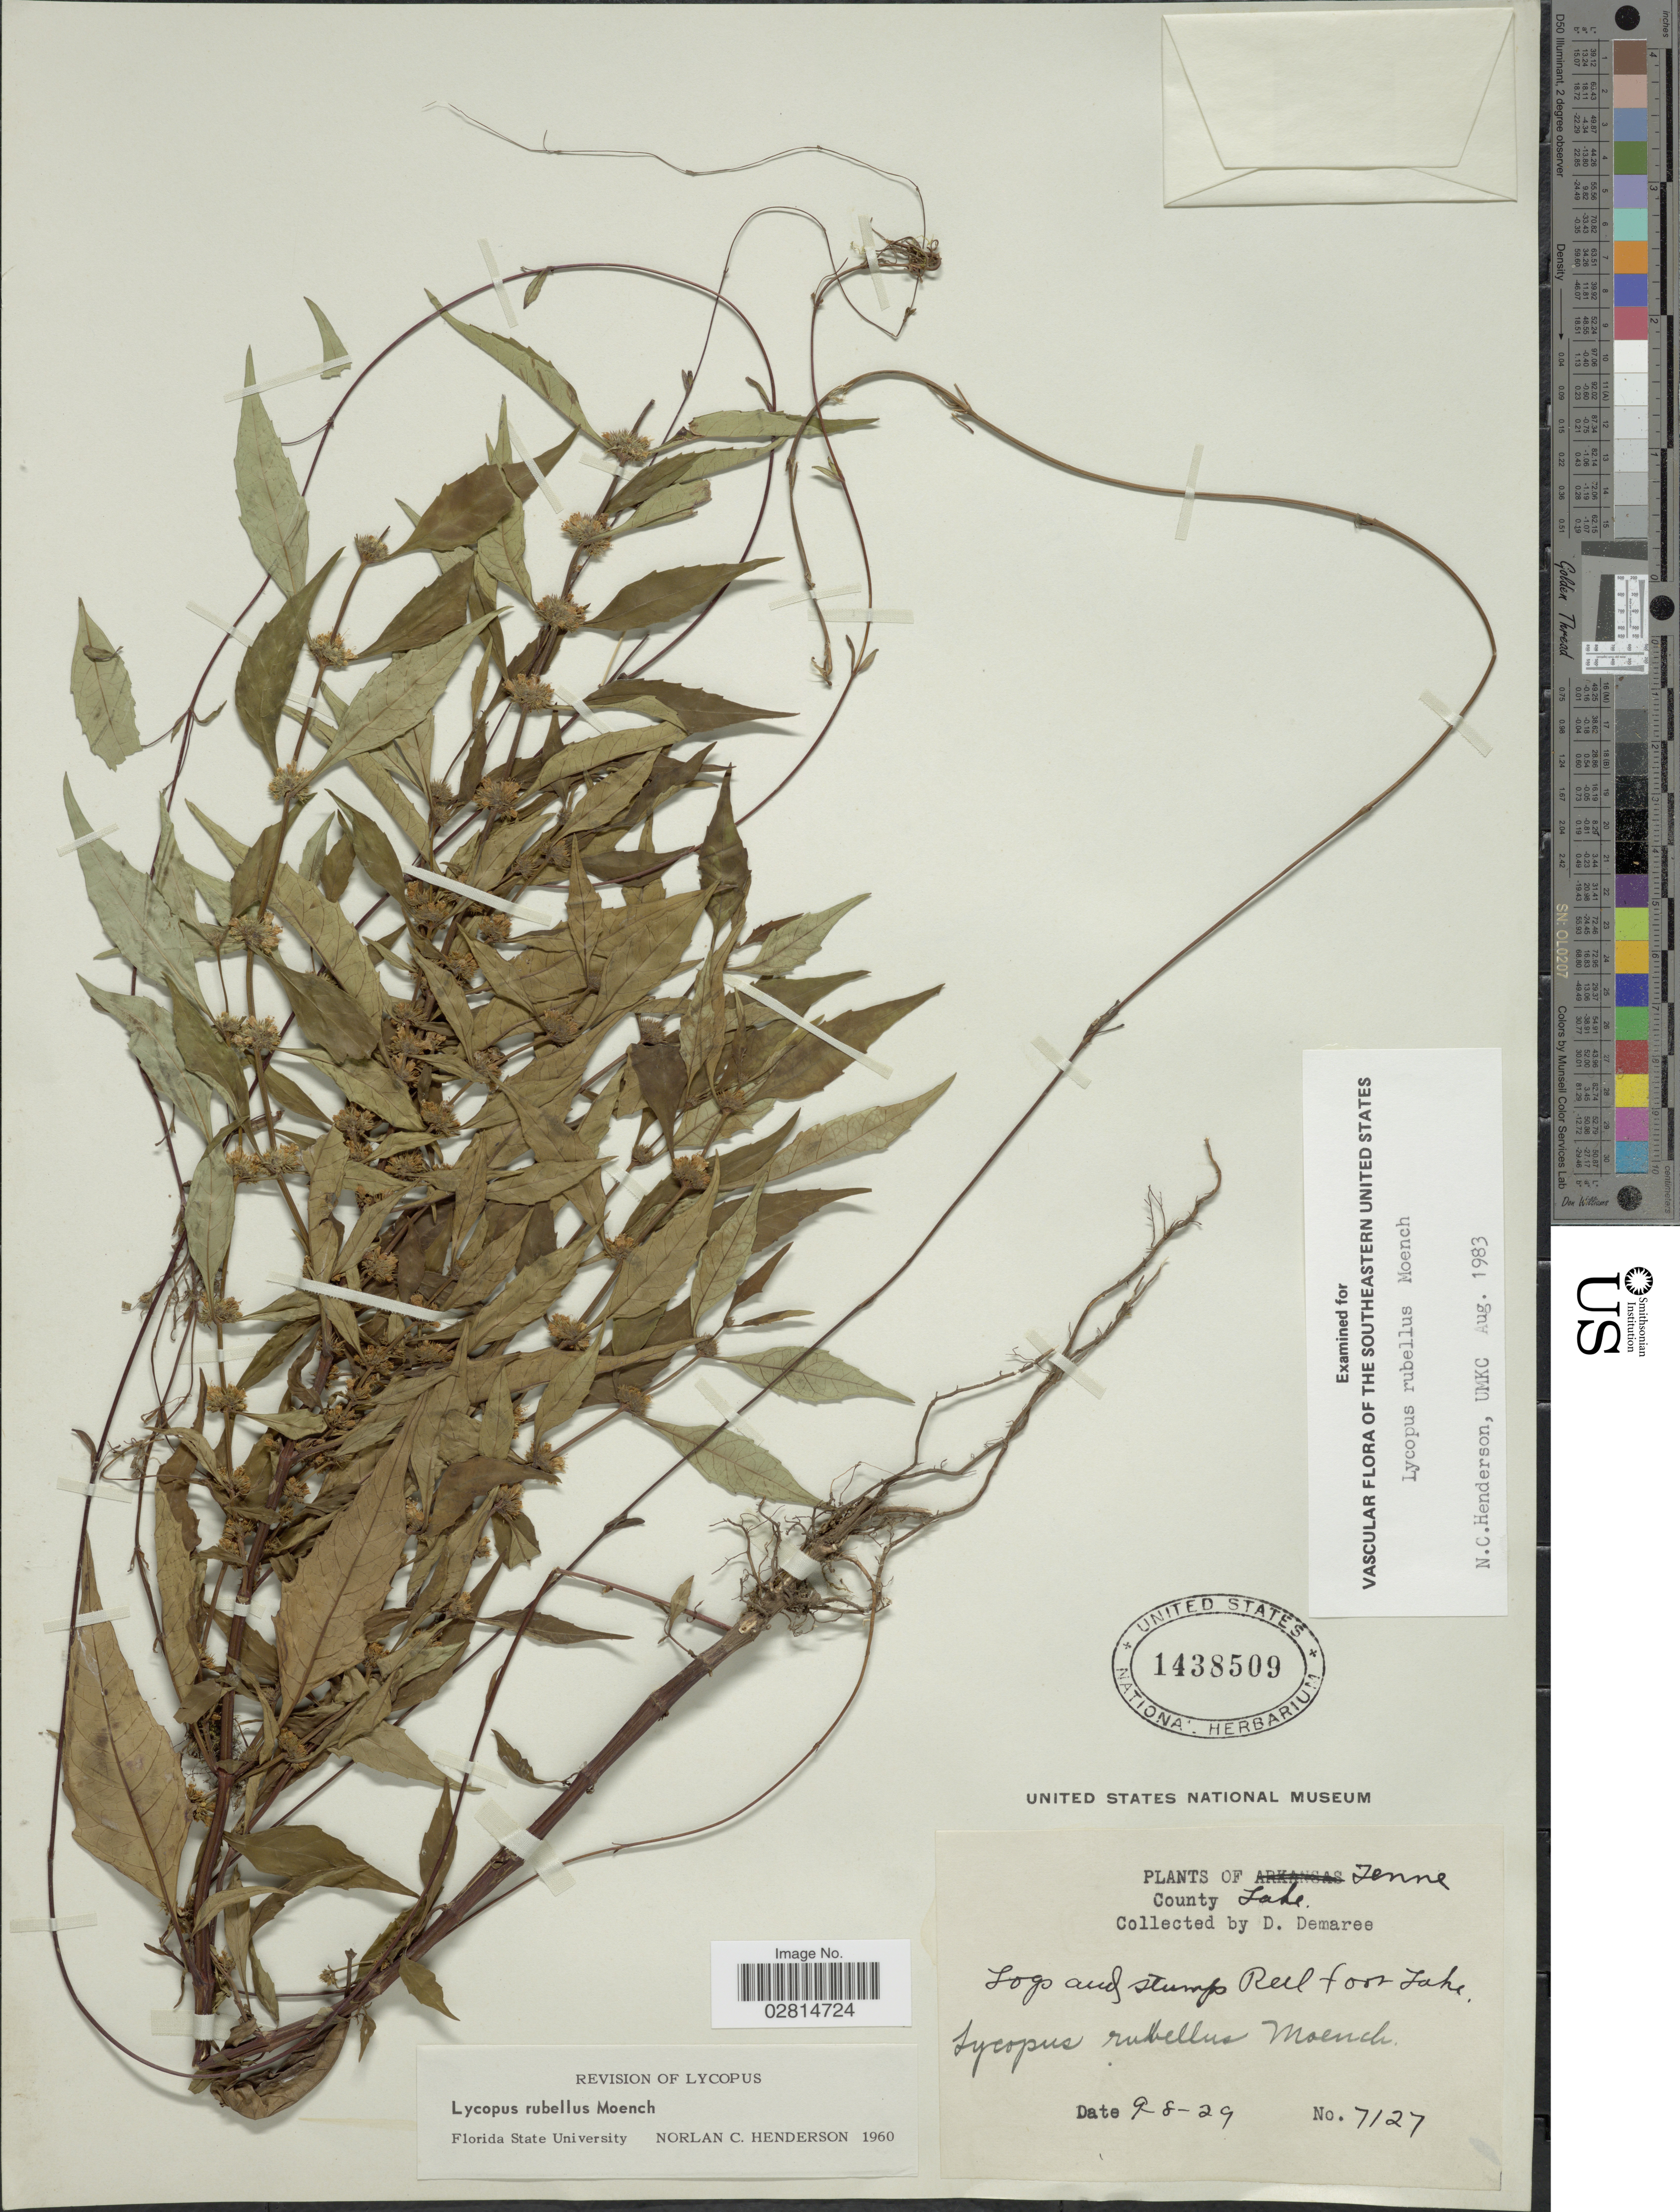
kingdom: Plantae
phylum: Tracheophyta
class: Magnoliopsida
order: Lamiales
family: Lamiaceae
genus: Lycopus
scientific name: Lycopus rubellus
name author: Moench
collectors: D. Demaree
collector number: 7127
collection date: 1929-09-08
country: United States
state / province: Tennessee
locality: County Lake. Logs and stump Reelfoot Lake.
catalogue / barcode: US 1438509